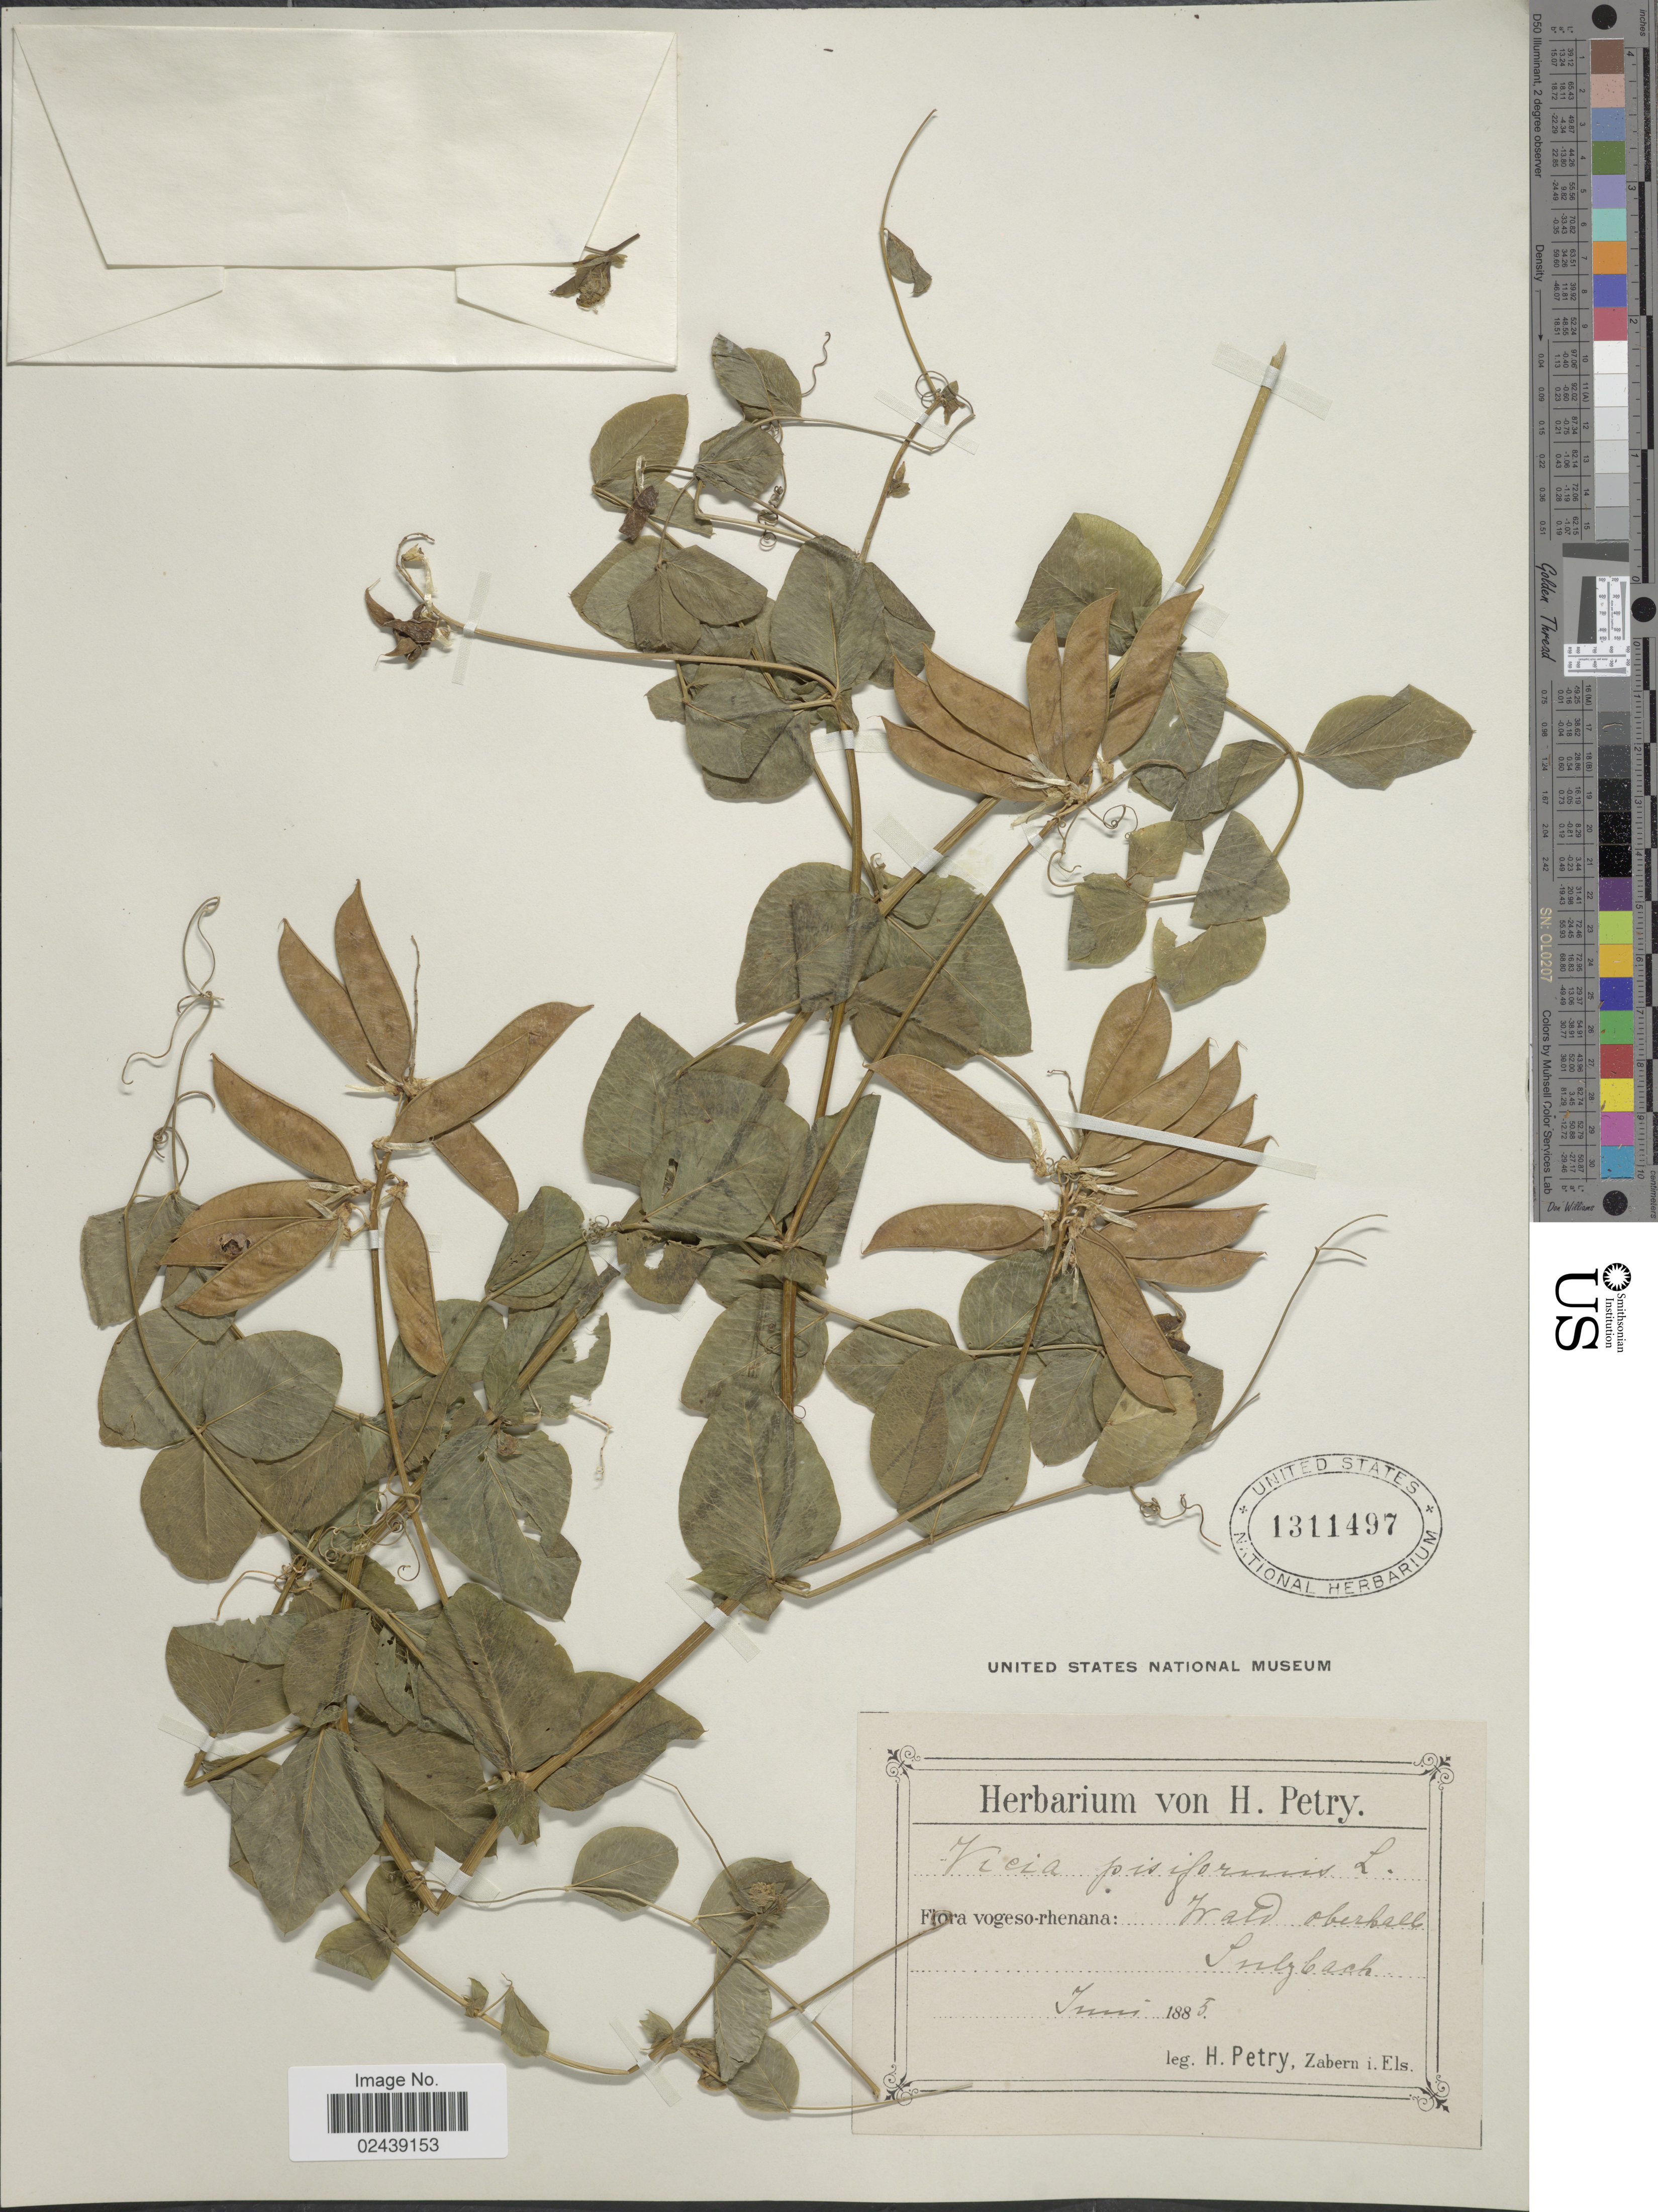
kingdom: Plantae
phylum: Tracheophyta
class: Magnoliopsida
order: Fabales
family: Fabaceae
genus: Vicia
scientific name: Vicia pisiformis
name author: L.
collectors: H. Petry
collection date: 1885-06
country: Germany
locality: Vogeso-rhenana: Ir ald oberhall Imzbach [interpreted]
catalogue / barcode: US 1311497